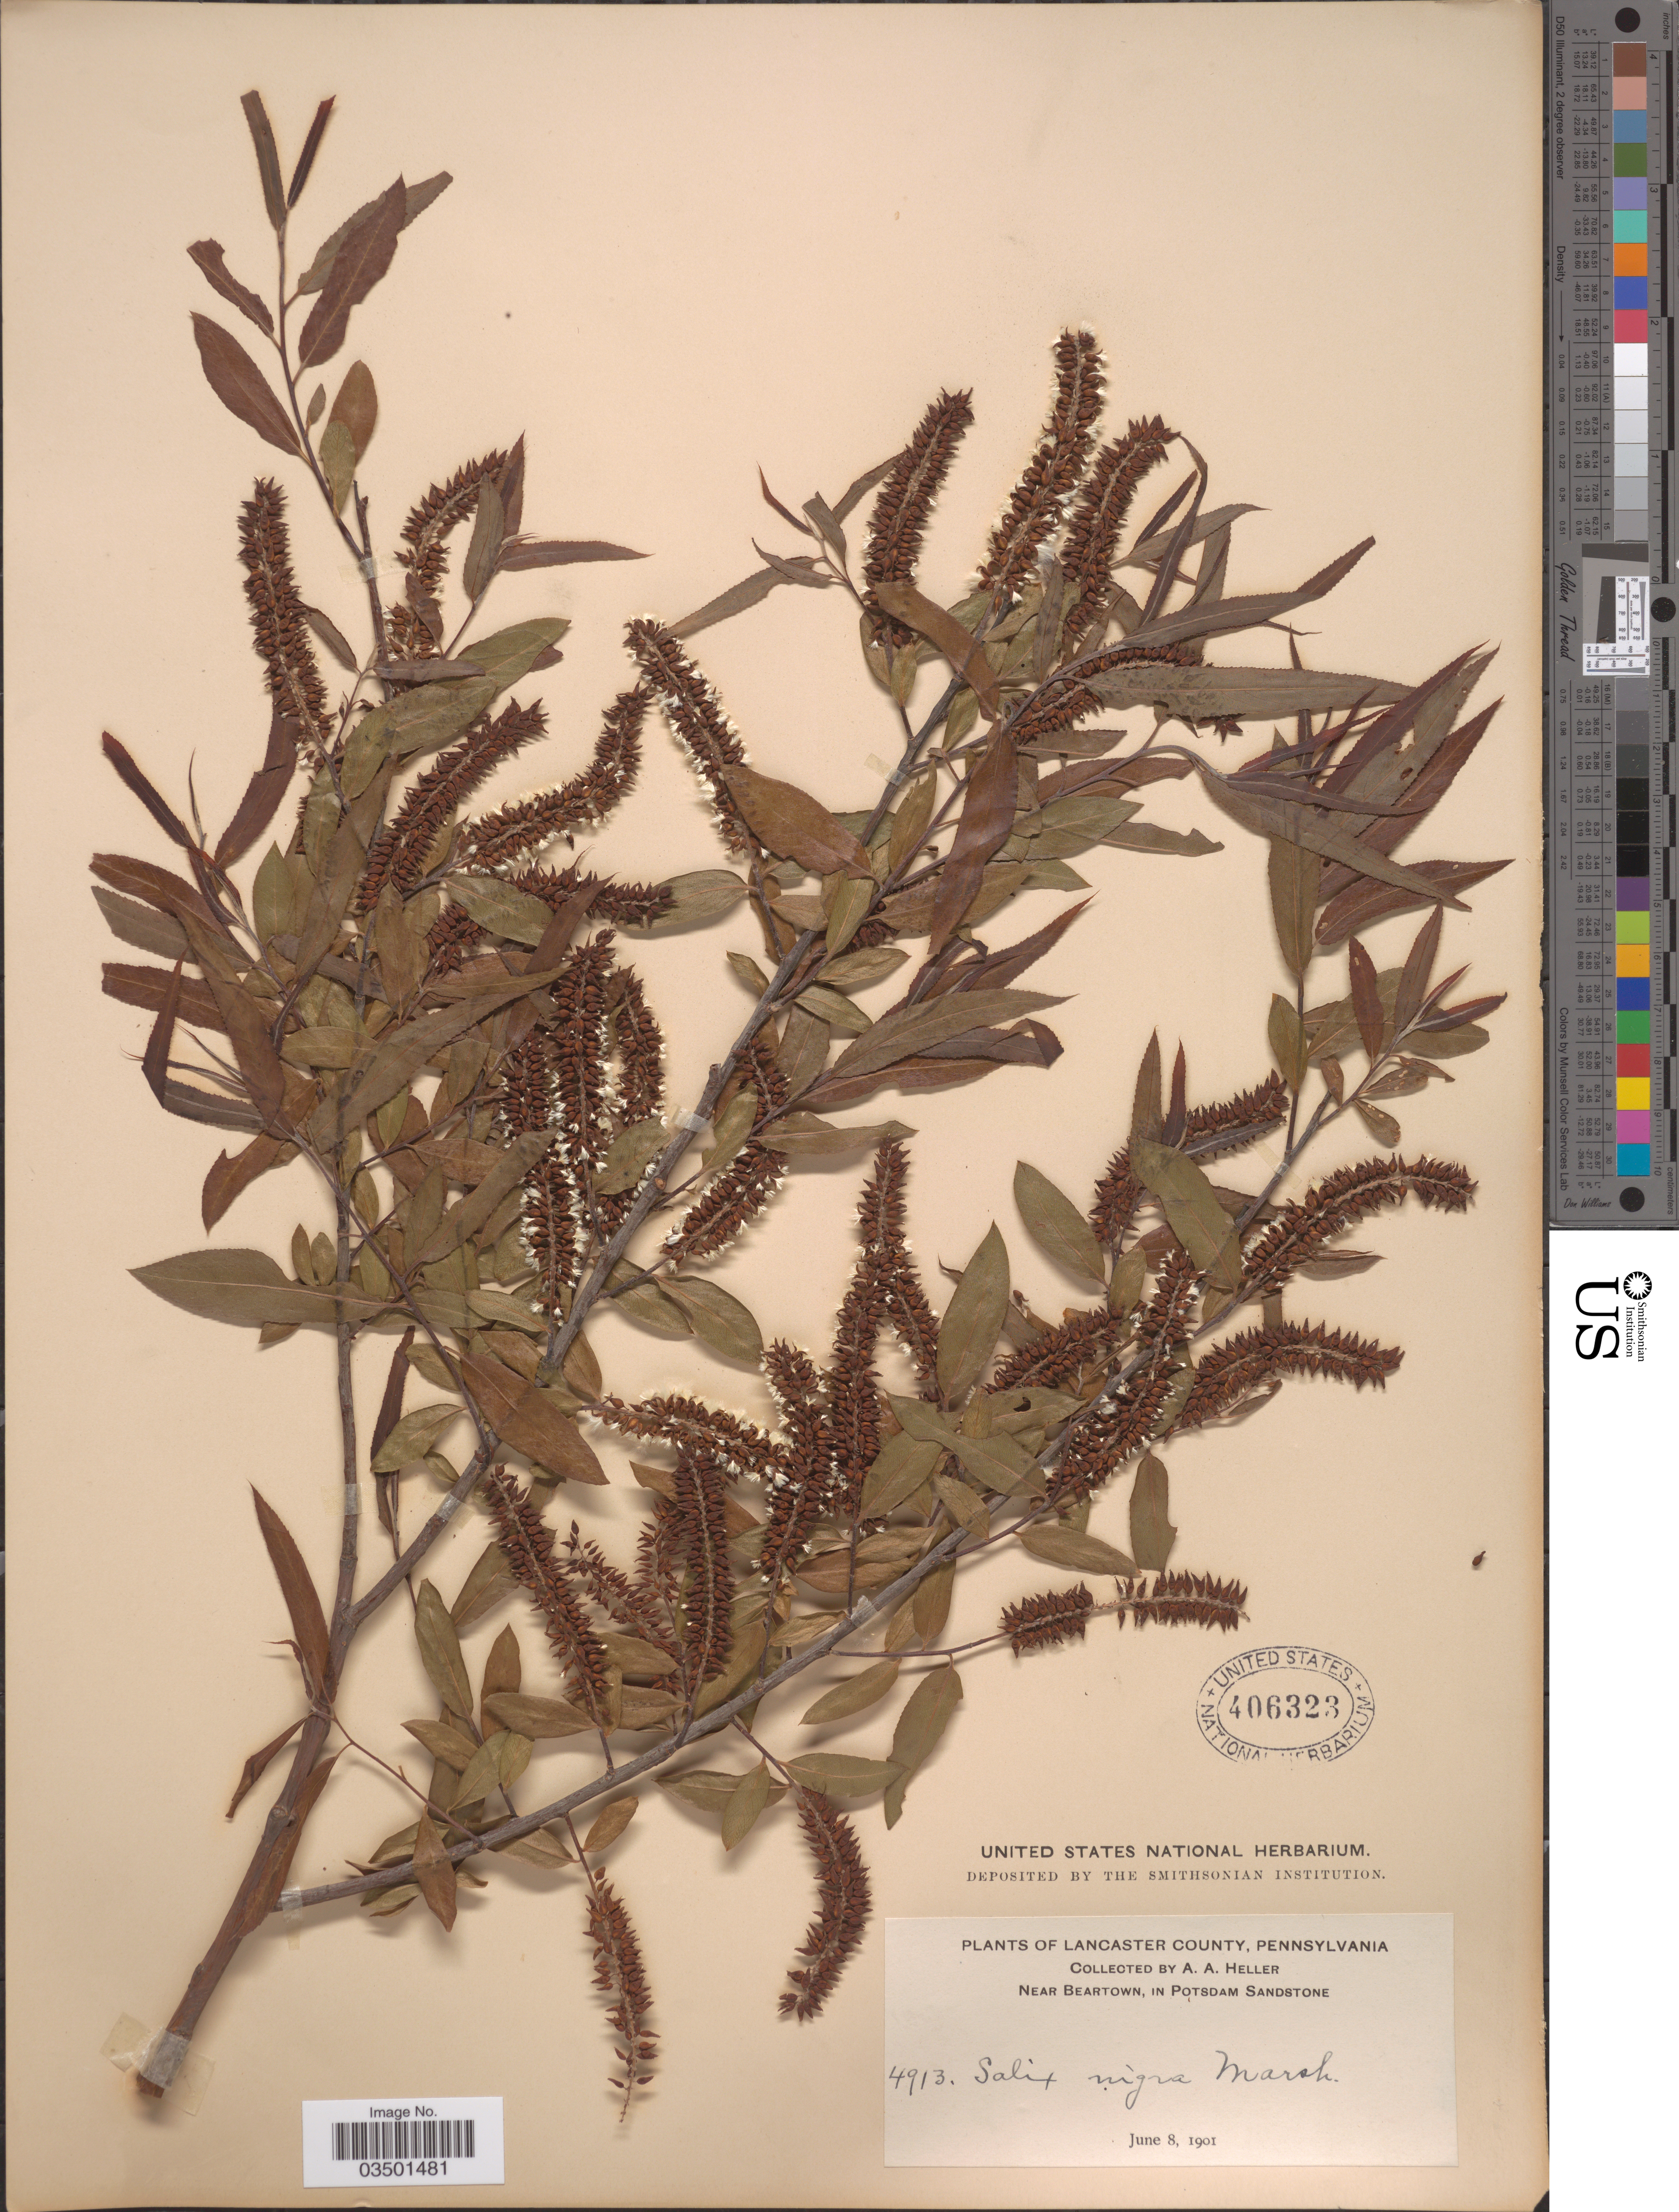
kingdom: Plantae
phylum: Tracheophyta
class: Magnoliopsida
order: Malpighiales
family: Salicaceae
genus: Salix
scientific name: Salix nigra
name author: Marshall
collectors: A. A. Heller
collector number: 4913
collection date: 1901-06-08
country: United States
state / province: Pennsylvania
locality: Lancaster County. Near Beartown, in Potsdam Sandstone.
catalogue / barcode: US 406323